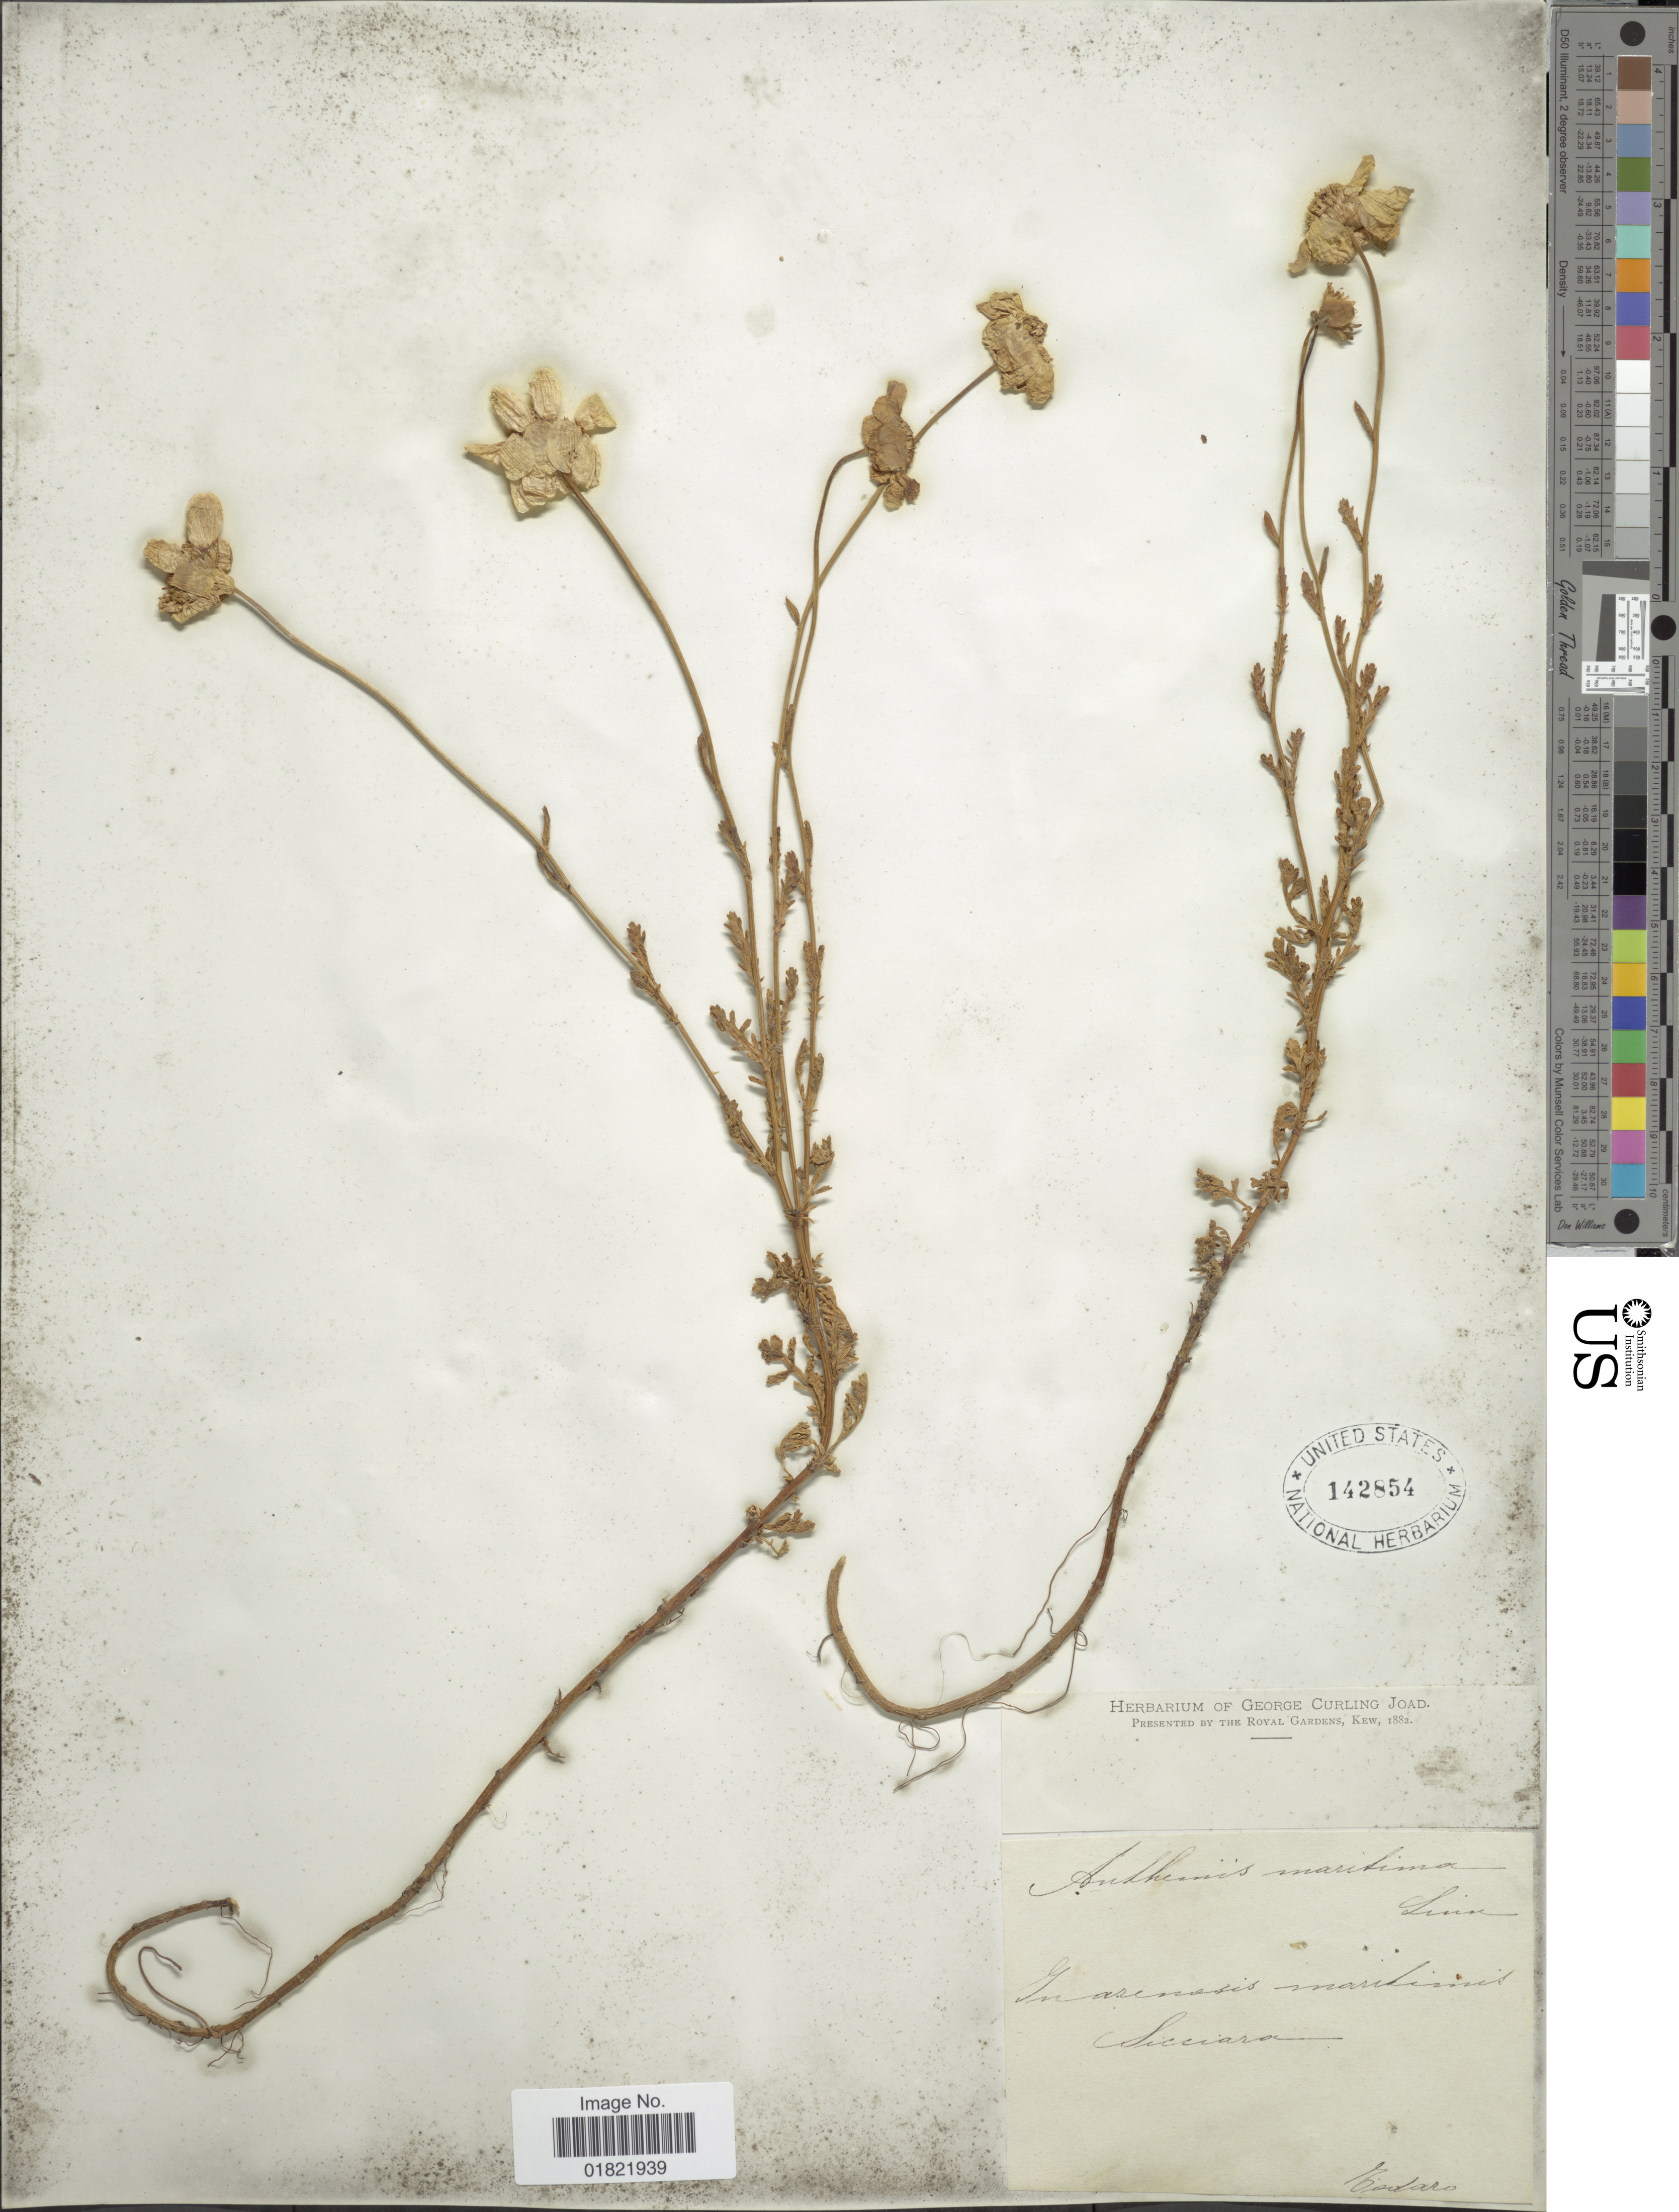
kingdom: Plantae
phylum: Tracheophyta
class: Magnoliopsida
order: Asterales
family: Asteraceae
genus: Anthemis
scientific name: Anthemis maritima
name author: L.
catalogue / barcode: US 142854